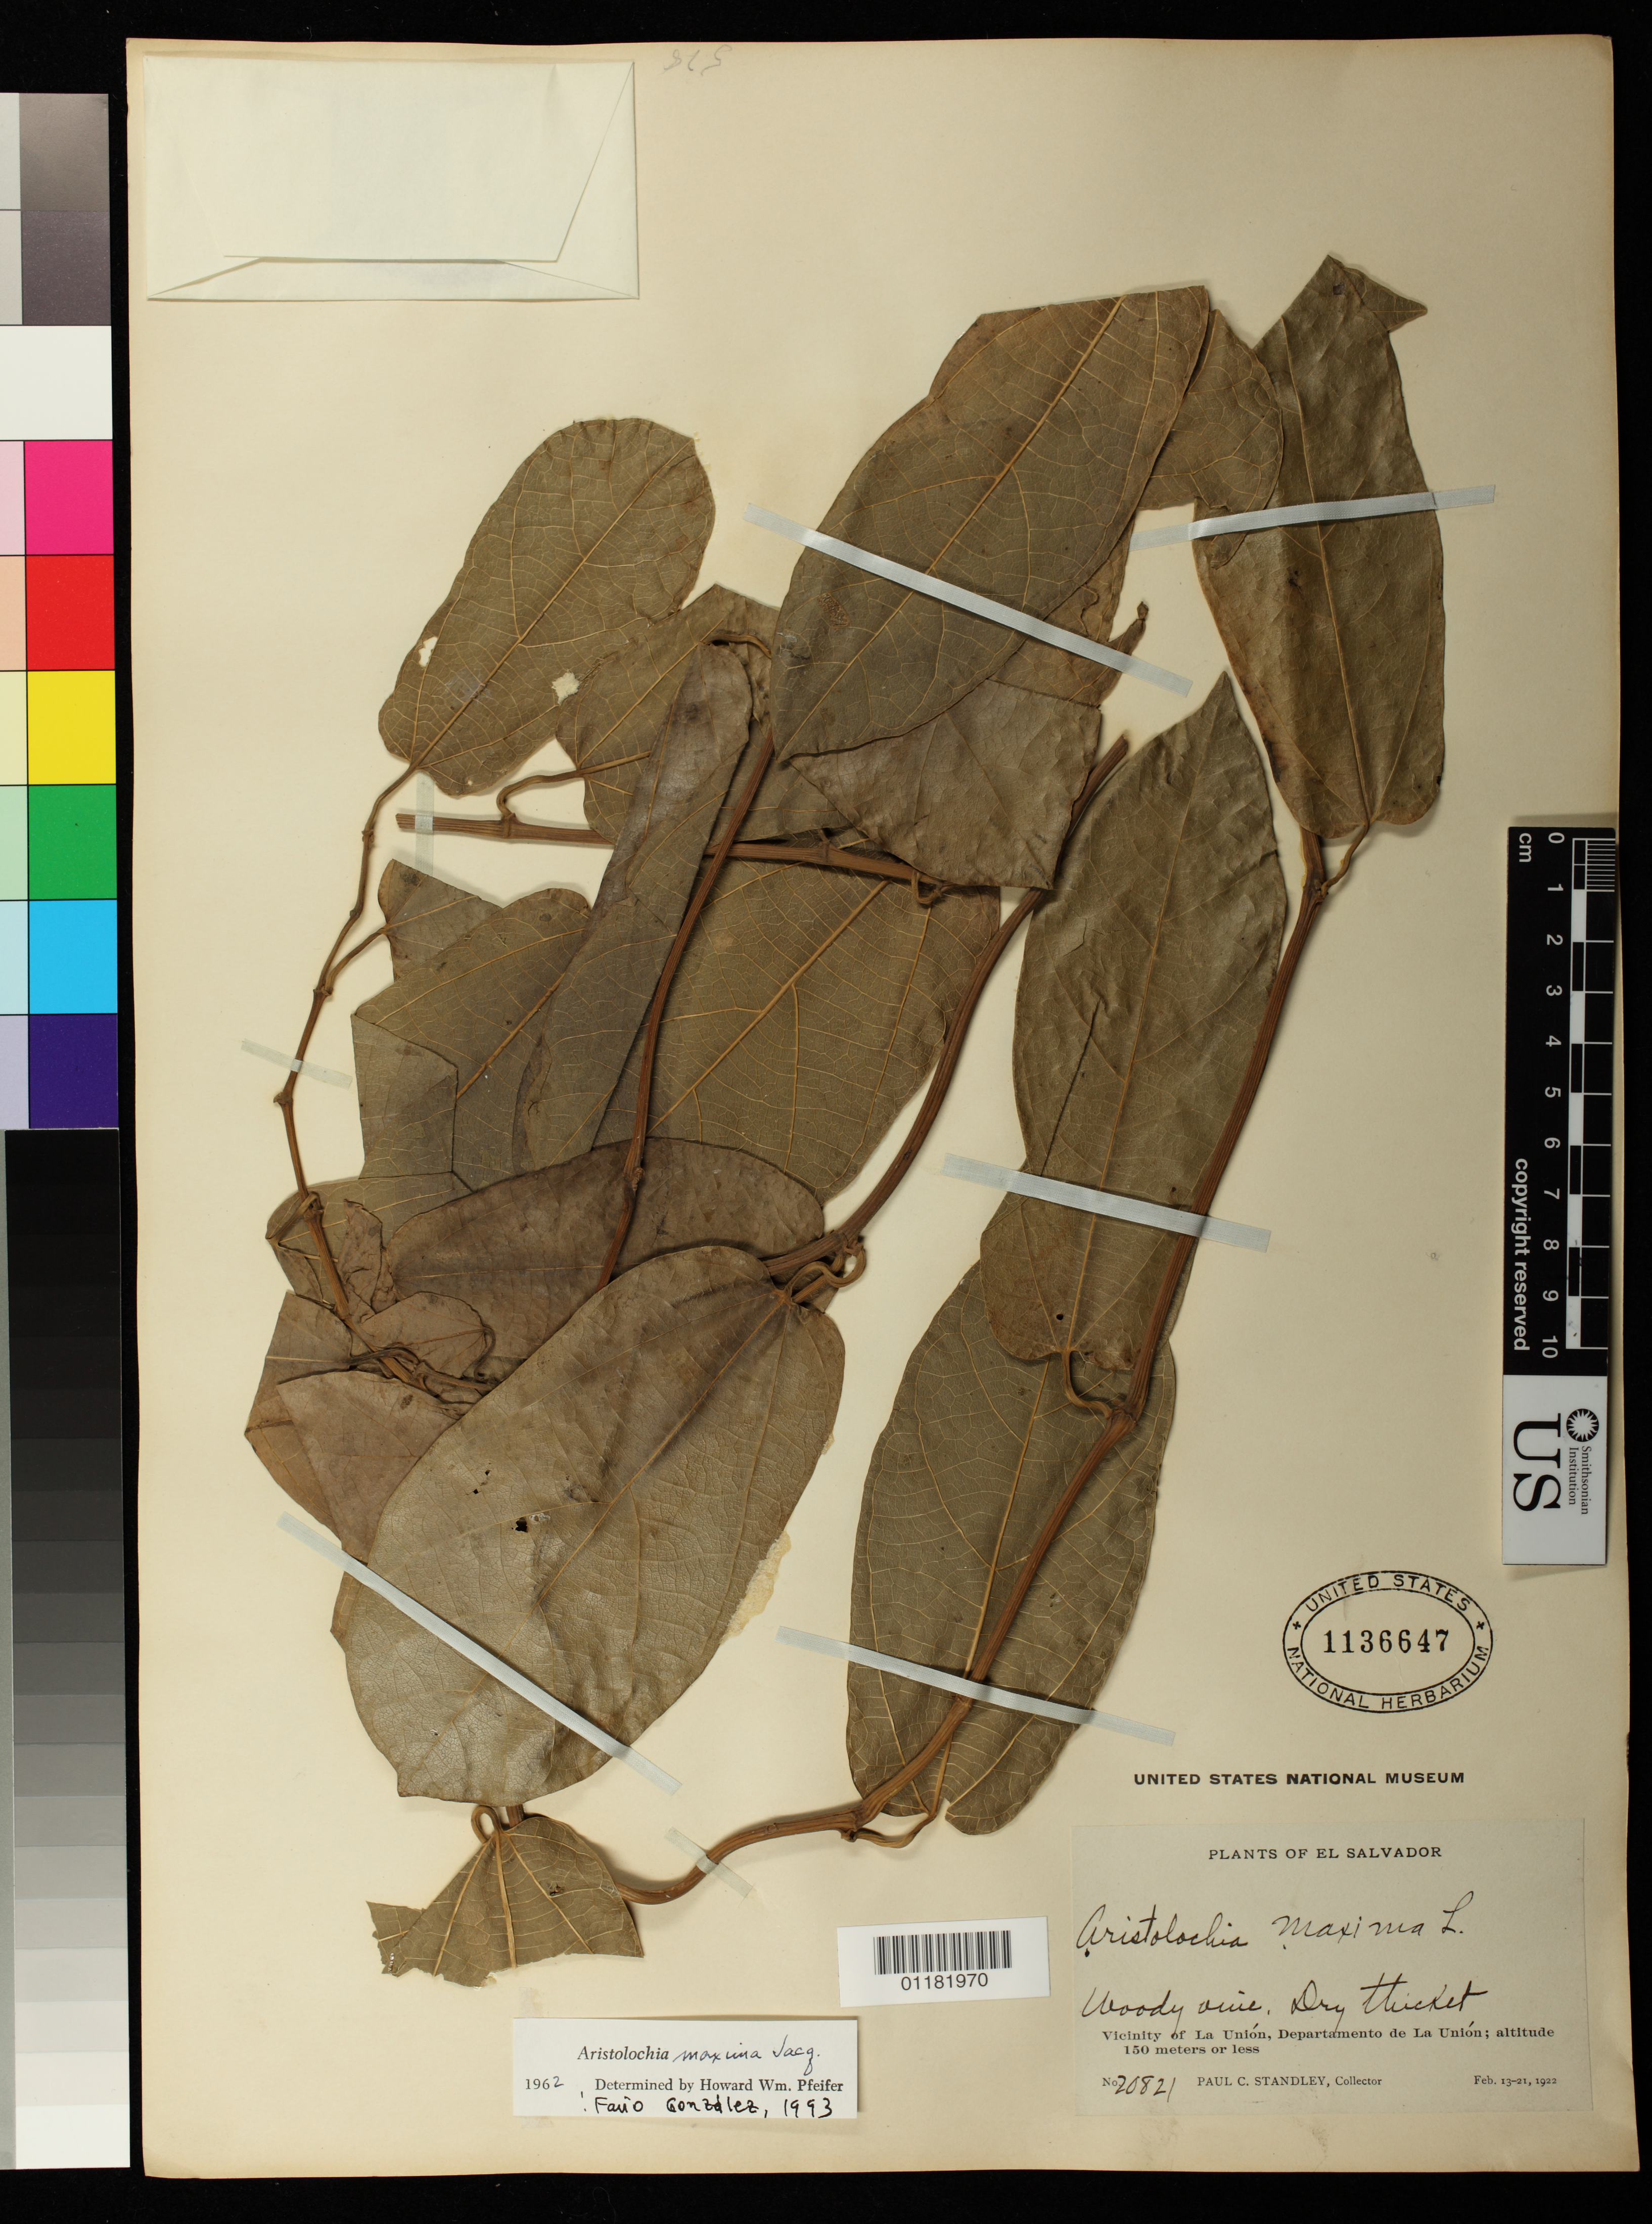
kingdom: Plantae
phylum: Tracheophyta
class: Magnoliopsida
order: Piperales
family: Aristolochiaceae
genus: Aristolochia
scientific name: Aristolochia maxima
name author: Jacq.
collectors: P. C. Standley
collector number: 20821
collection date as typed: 13 Feb 1922 to 21 Feb 1922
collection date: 1922-02-13/1922-02-21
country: El Salvador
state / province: La Unión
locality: Vicinity of La Unión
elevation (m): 0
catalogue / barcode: US 1136647